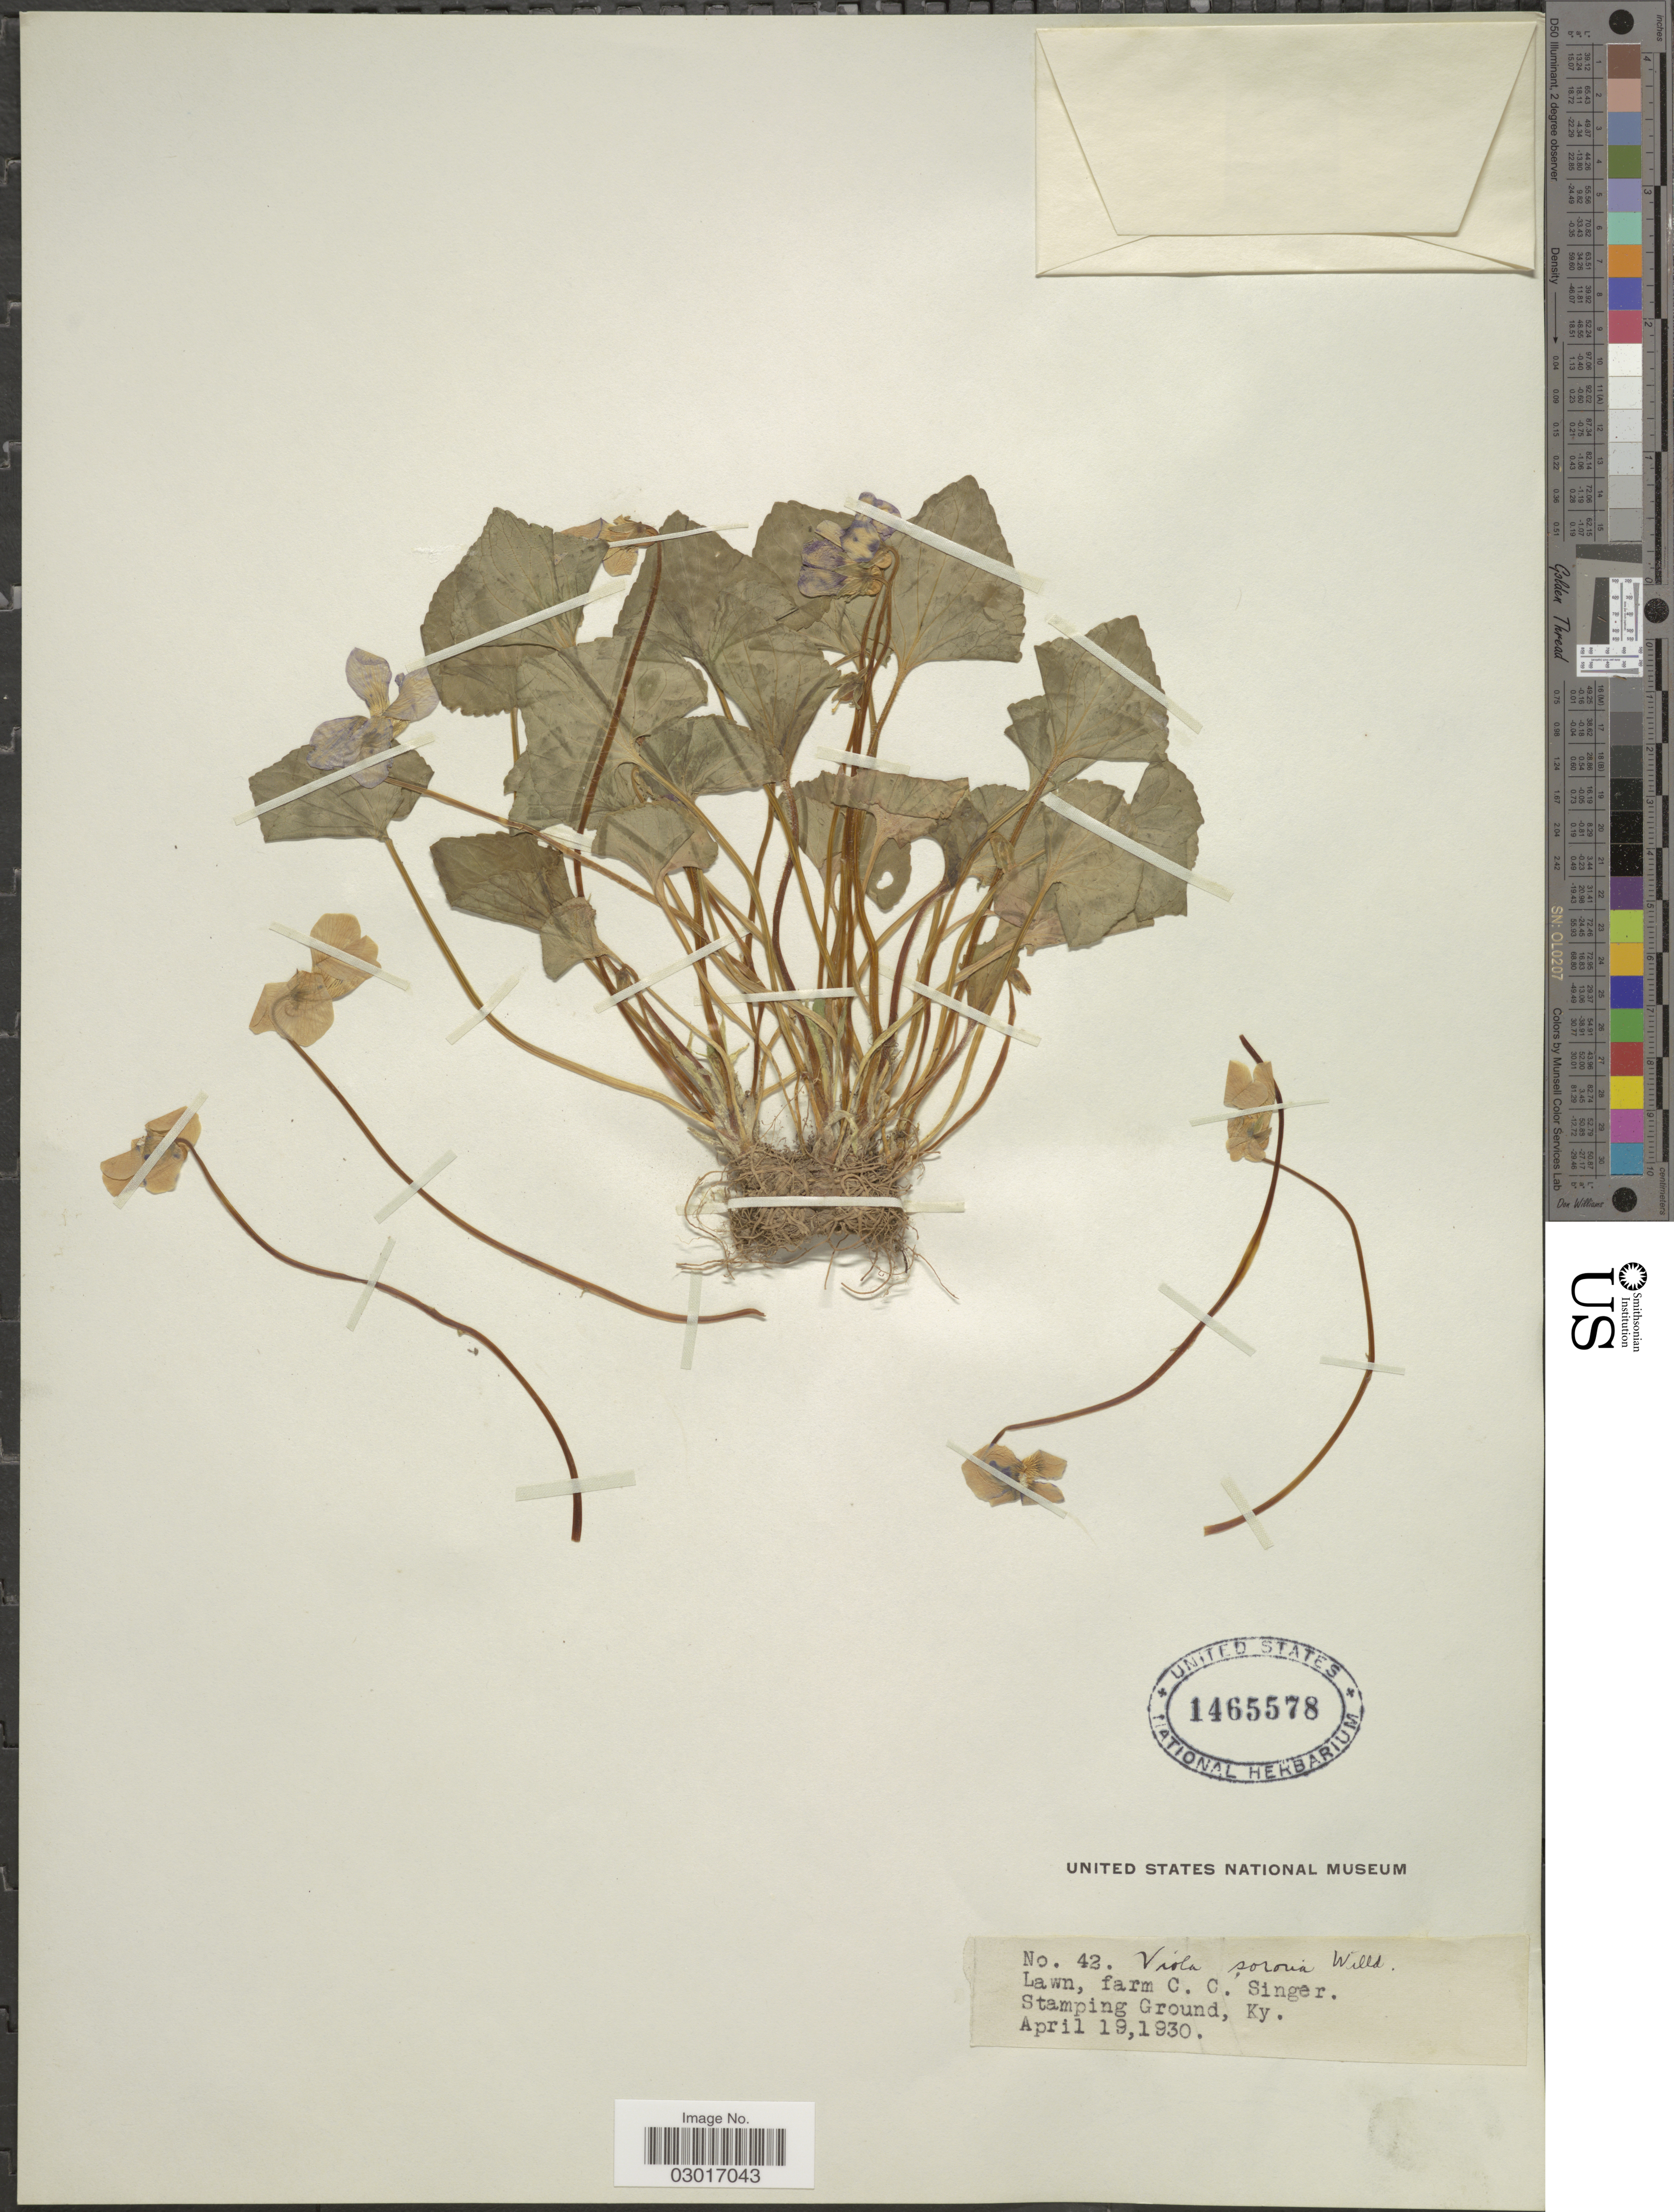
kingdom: Plantae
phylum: Tracheophyta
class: Magnoliopsida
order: Malpighiales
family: Violaceae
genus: Viola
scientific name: Viola sororia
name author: Willd.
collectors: C. Singer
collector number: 42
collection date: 1930-04-19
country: United States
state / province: Kentucky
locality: Lawn, farm C. C. Stamping Ground.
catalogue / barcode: US 1465578